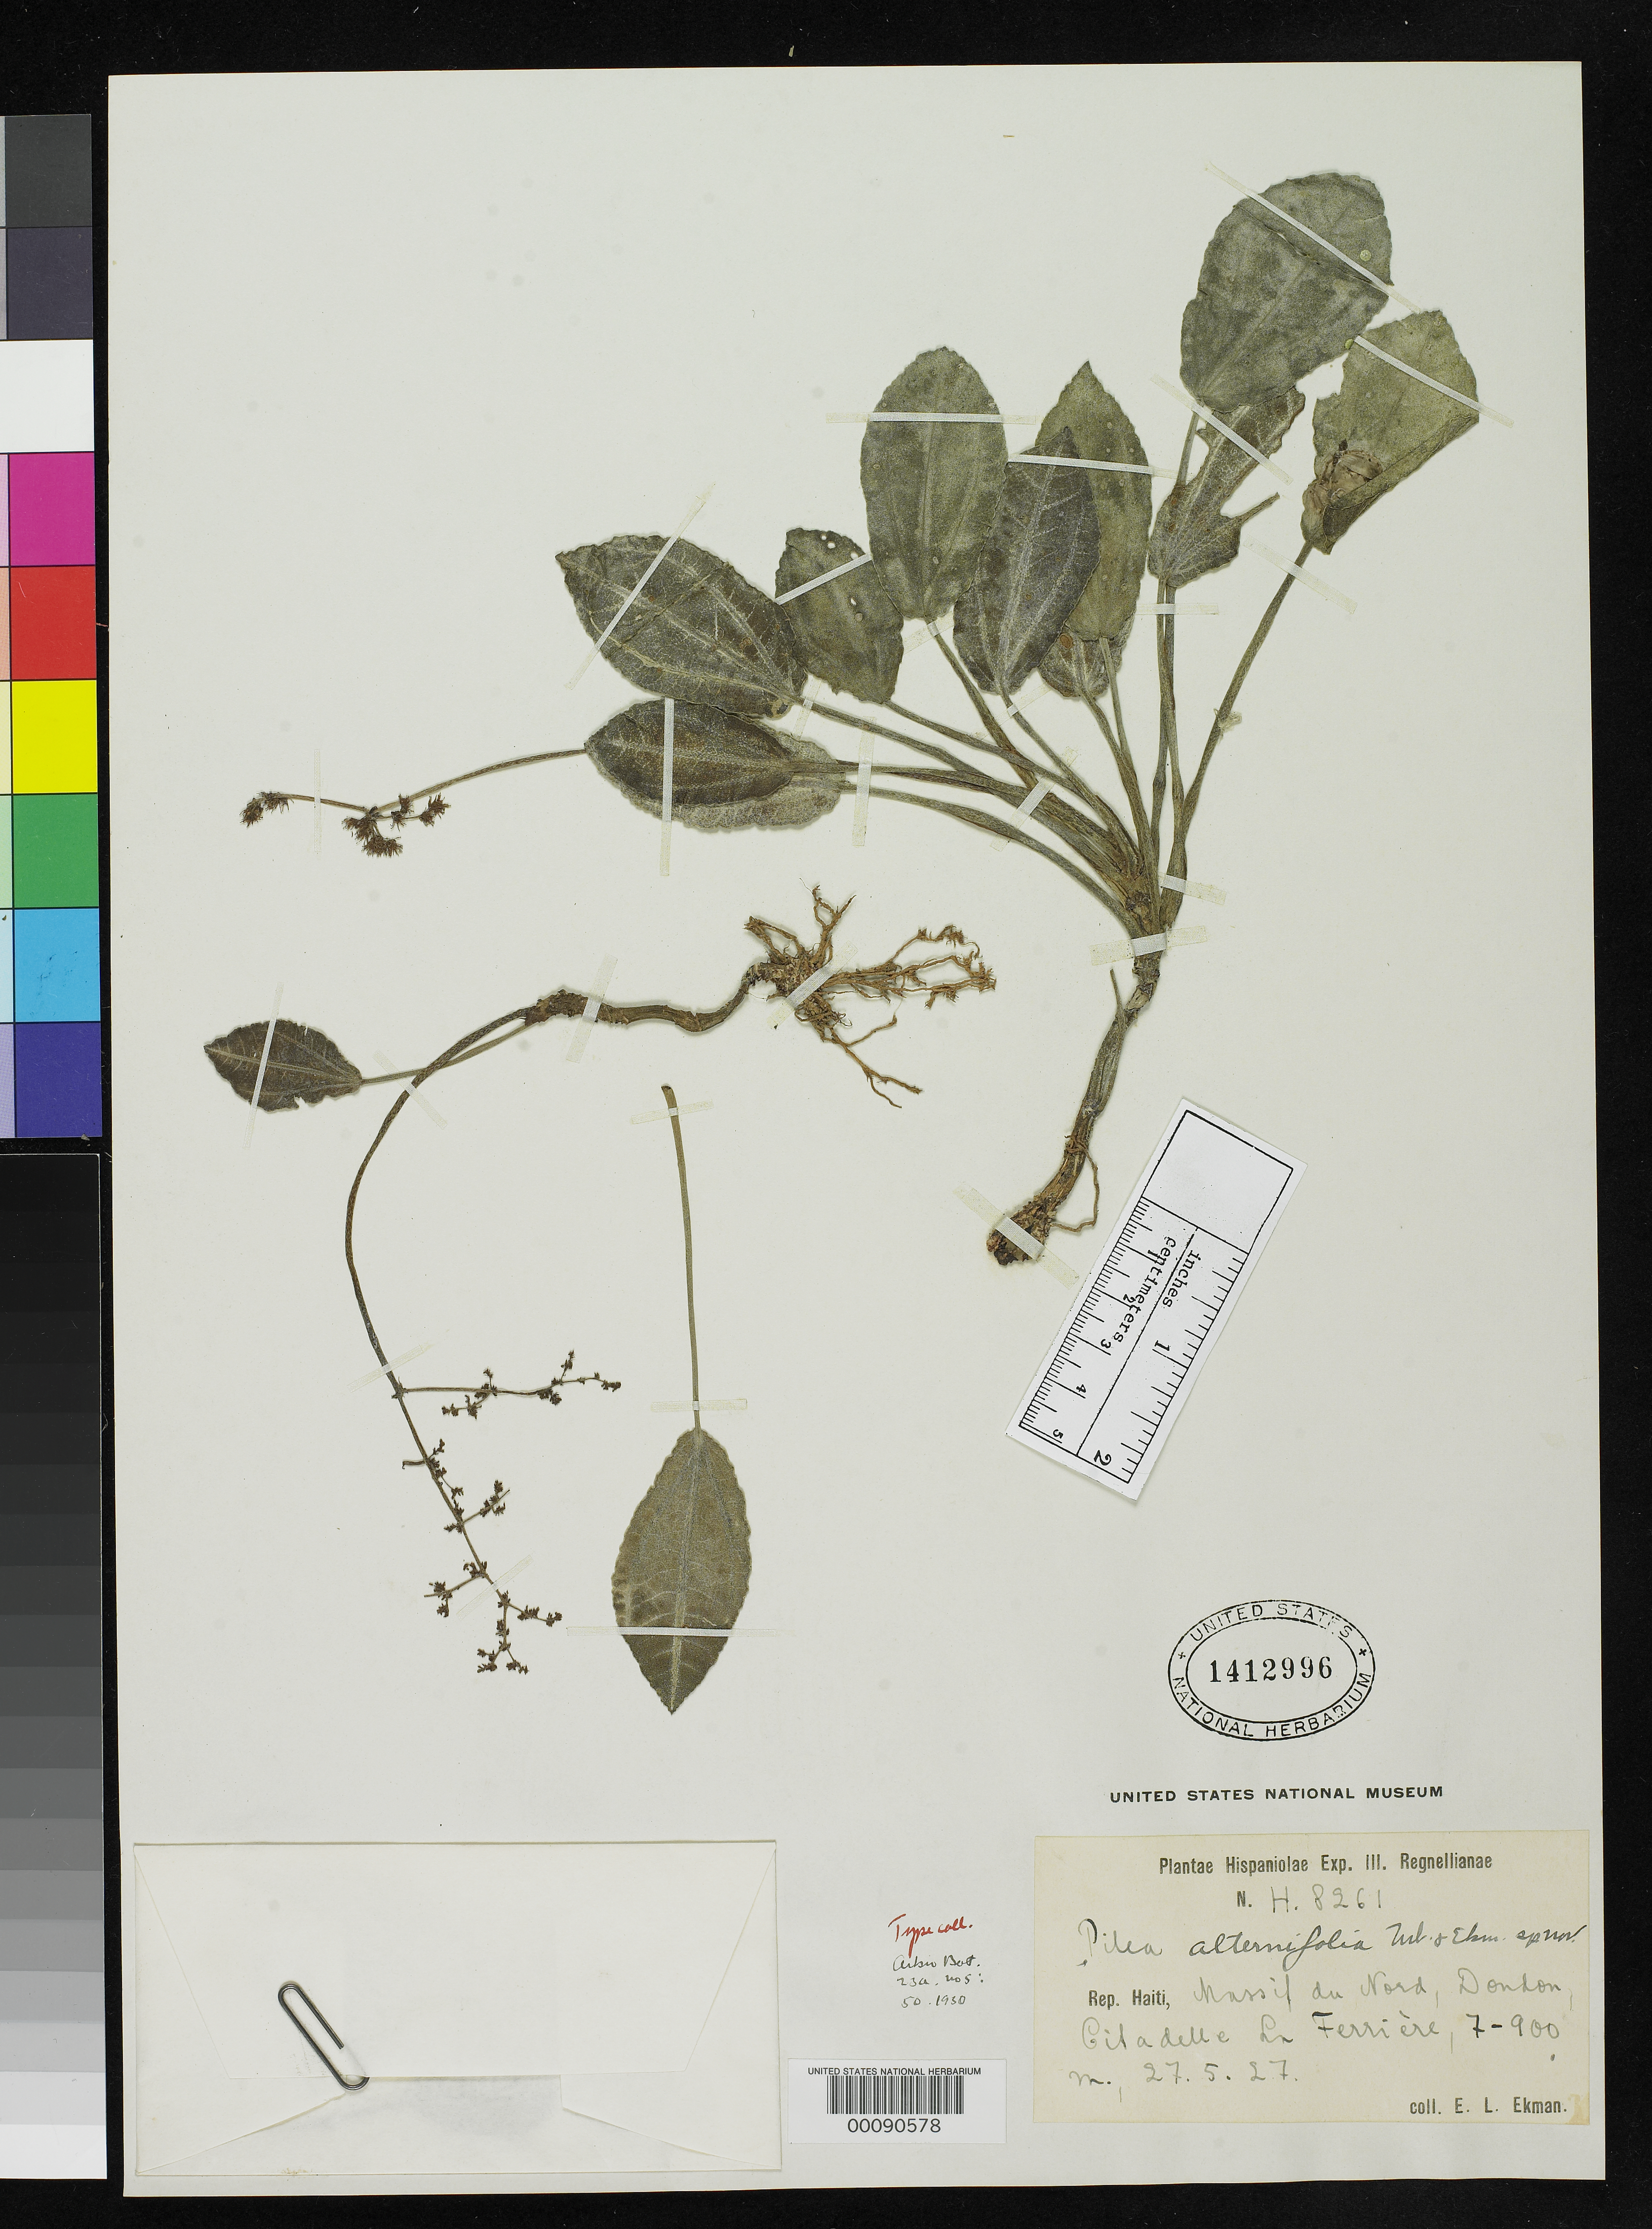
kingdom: Plantae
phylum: Tracheophyta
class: Magnoliopsida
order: Rosales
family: Urticaceae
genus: Pilea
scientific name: Pilea alternifolia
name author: Urb. & Ekman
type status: Isotype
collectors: E. L. Ekman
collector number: H 8261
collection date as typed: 27 May 1927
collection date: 1927-05-27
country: Haiti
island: Hispaniola Island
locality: Massif du Nord, Dondon, Citadelle la Ferriere.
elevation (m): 700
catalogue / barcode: US 1412996